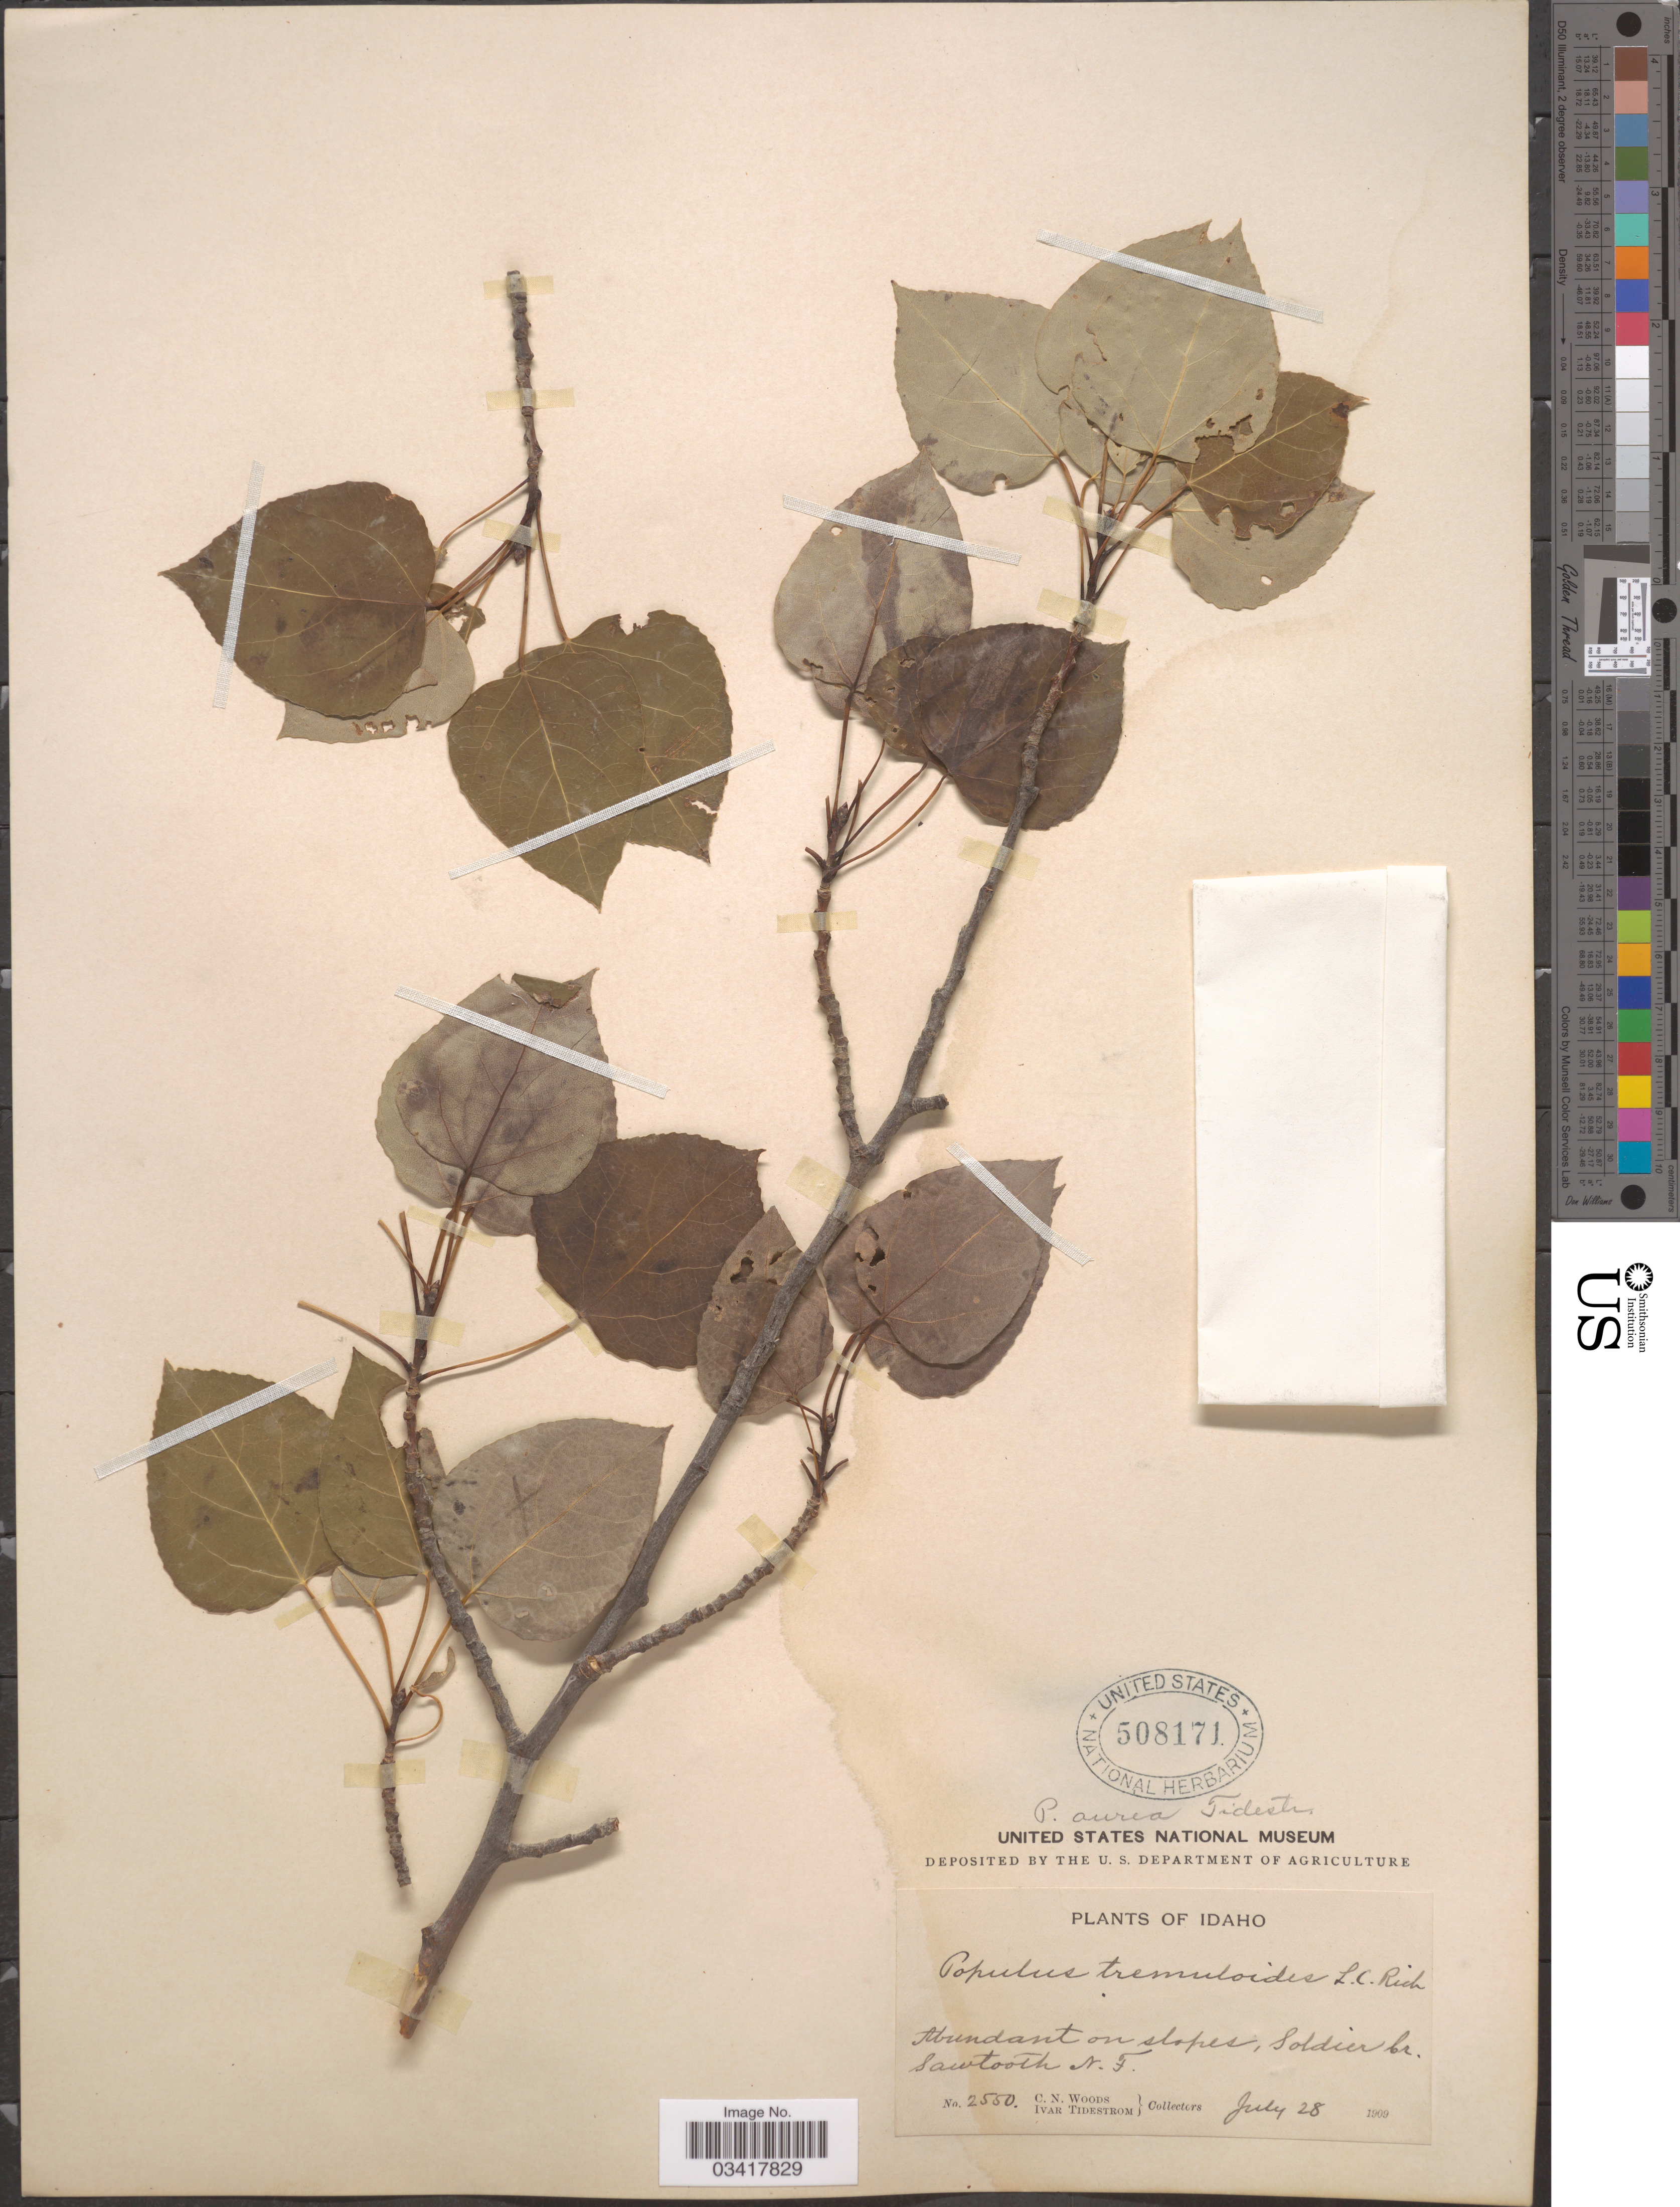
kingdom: Plantae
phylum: Tracheophyta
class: Magnoliopsida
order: Malpighiales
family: Salicaceae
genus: Populus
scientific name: Populus tremuloides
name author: Michx.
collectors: C. Woods & I. F. Tidestrom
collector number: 2550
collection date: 1909-07-28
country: United States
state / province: Idaho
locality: Abundant on slopes, Soldier Cr. Sawtooth N.F.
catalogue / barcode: US 508171